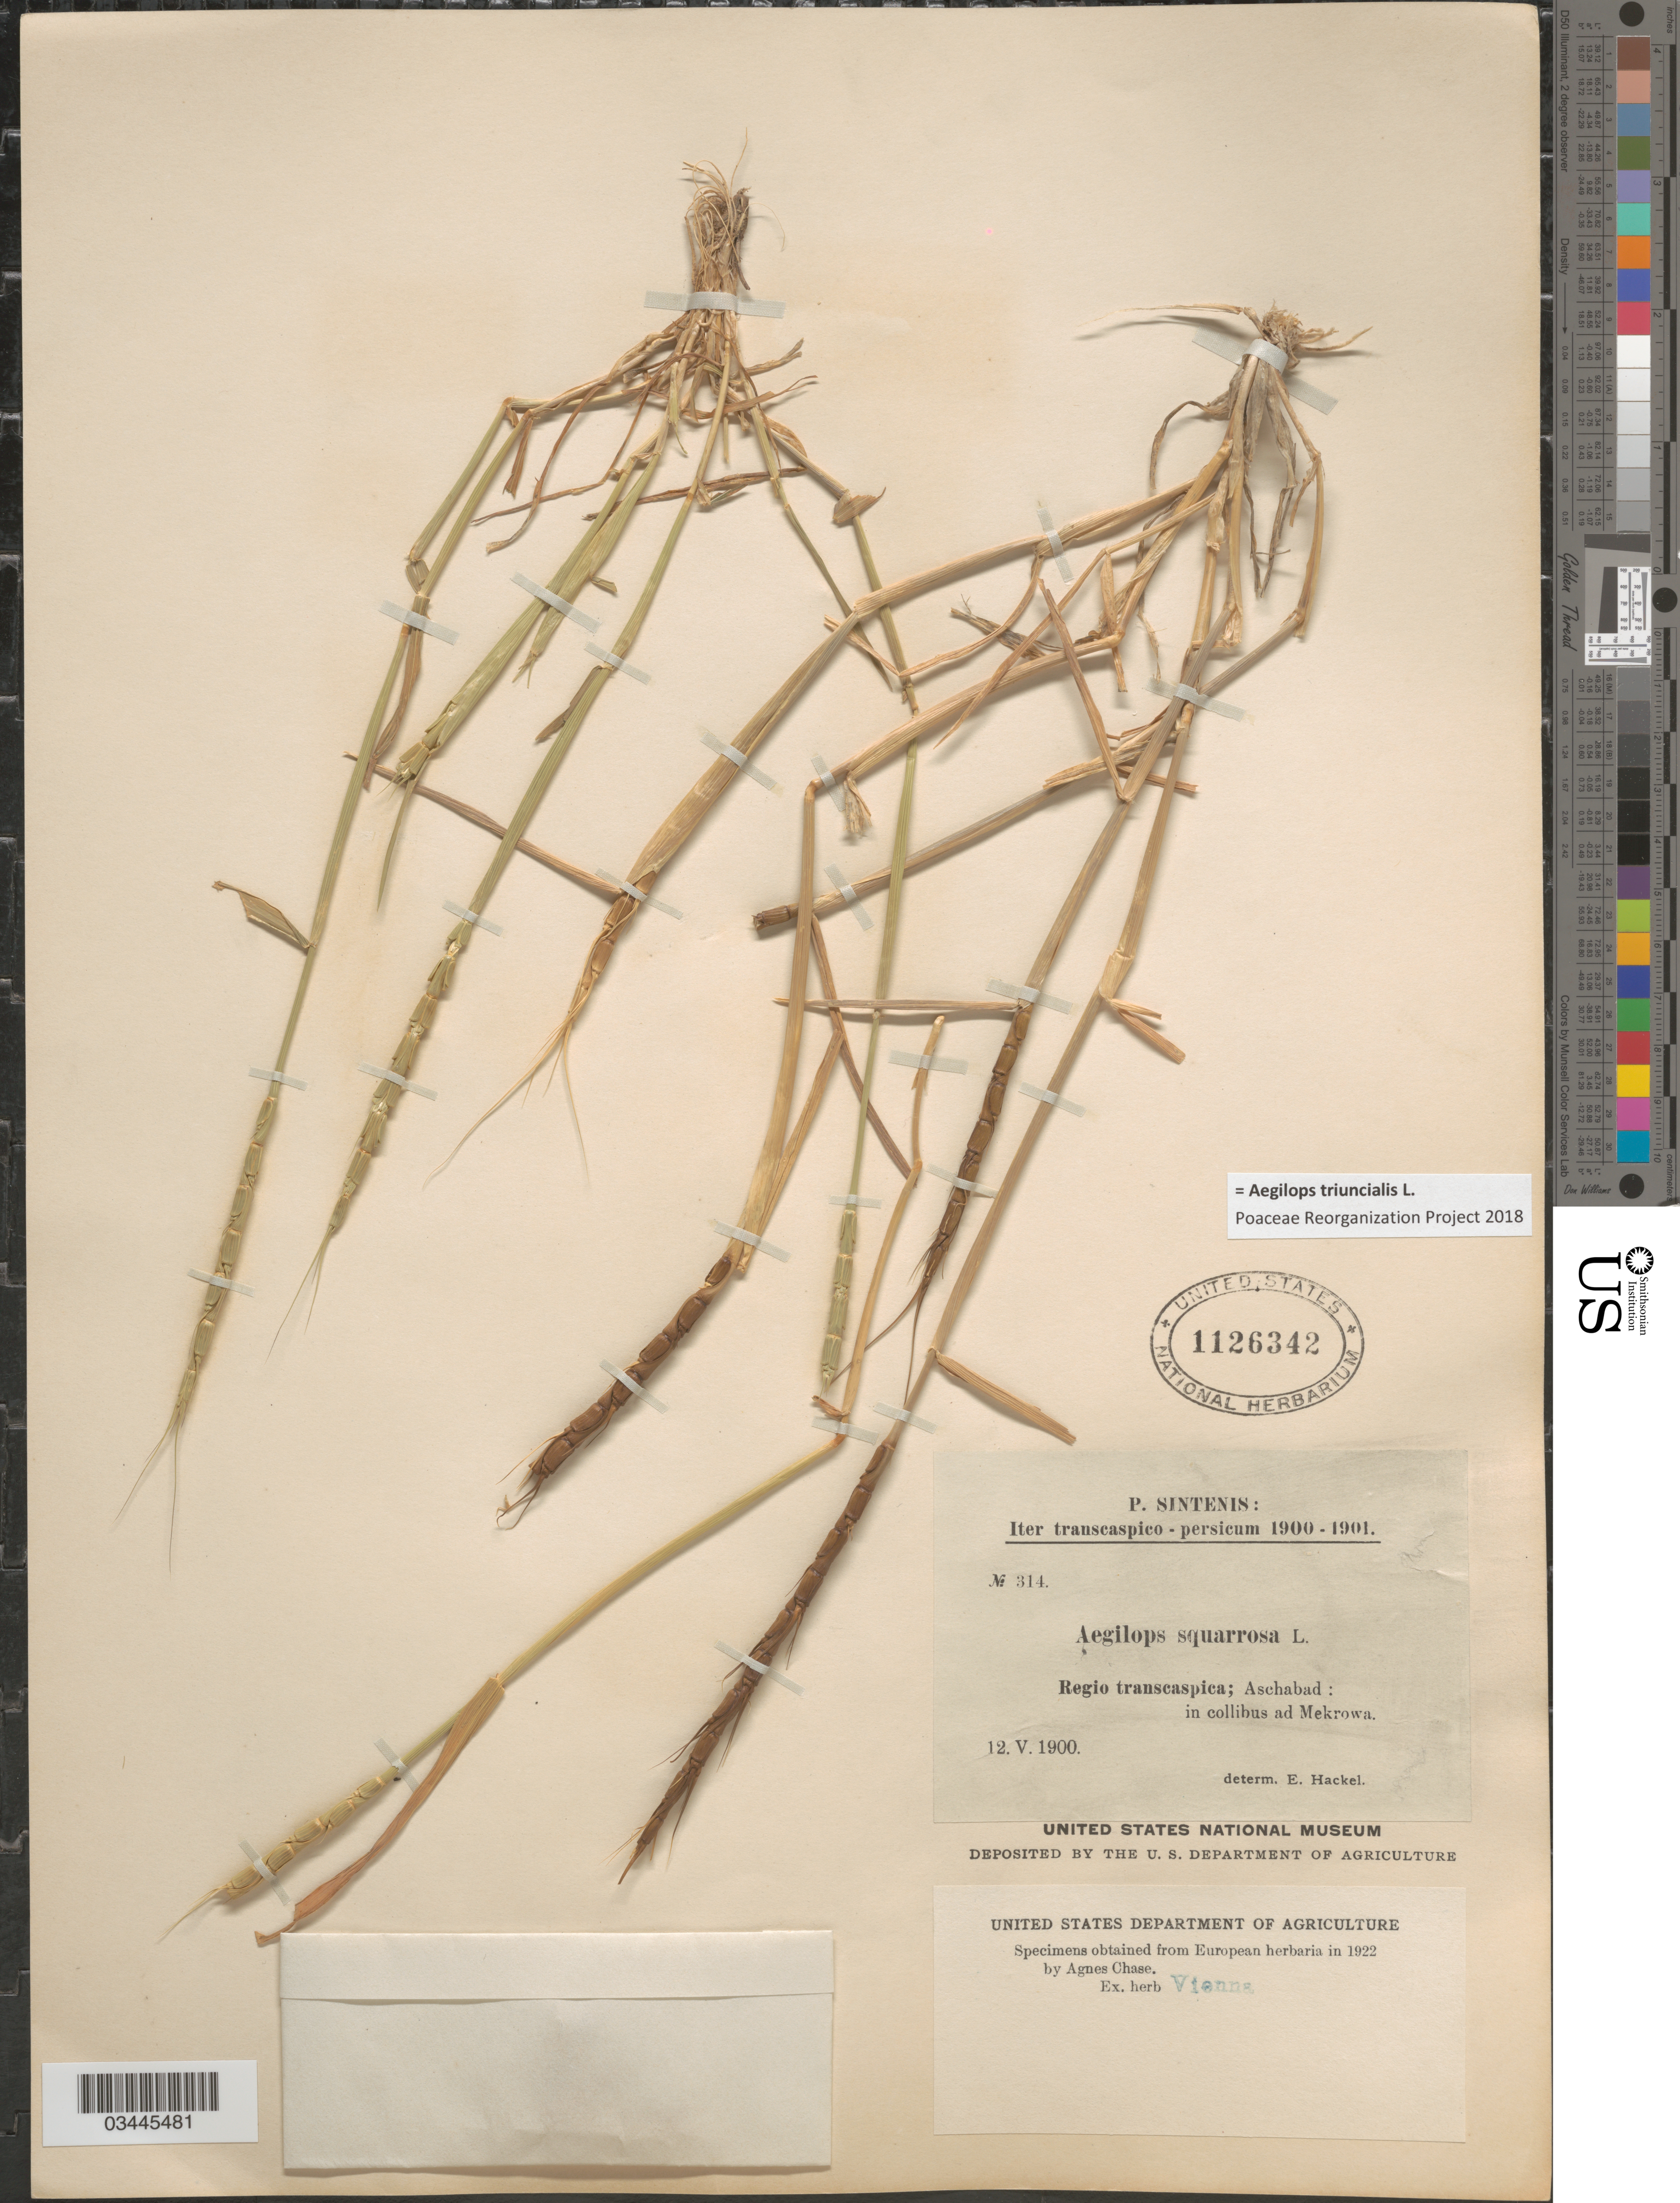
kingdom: Plantae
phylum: Tracheophyta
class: Liliopsida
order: Poales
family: Poaceae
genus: Aegilops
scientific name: Aegilops triuncialis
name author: L.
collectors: P. Sintenis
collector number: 314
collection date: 1900-05-12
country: Turkmenistan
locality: Iter Transcaspico - persicum 1900-1901. Regio transcaspica; Aschabad: in collibus ad Mekrowa.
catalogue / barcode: US 1126342